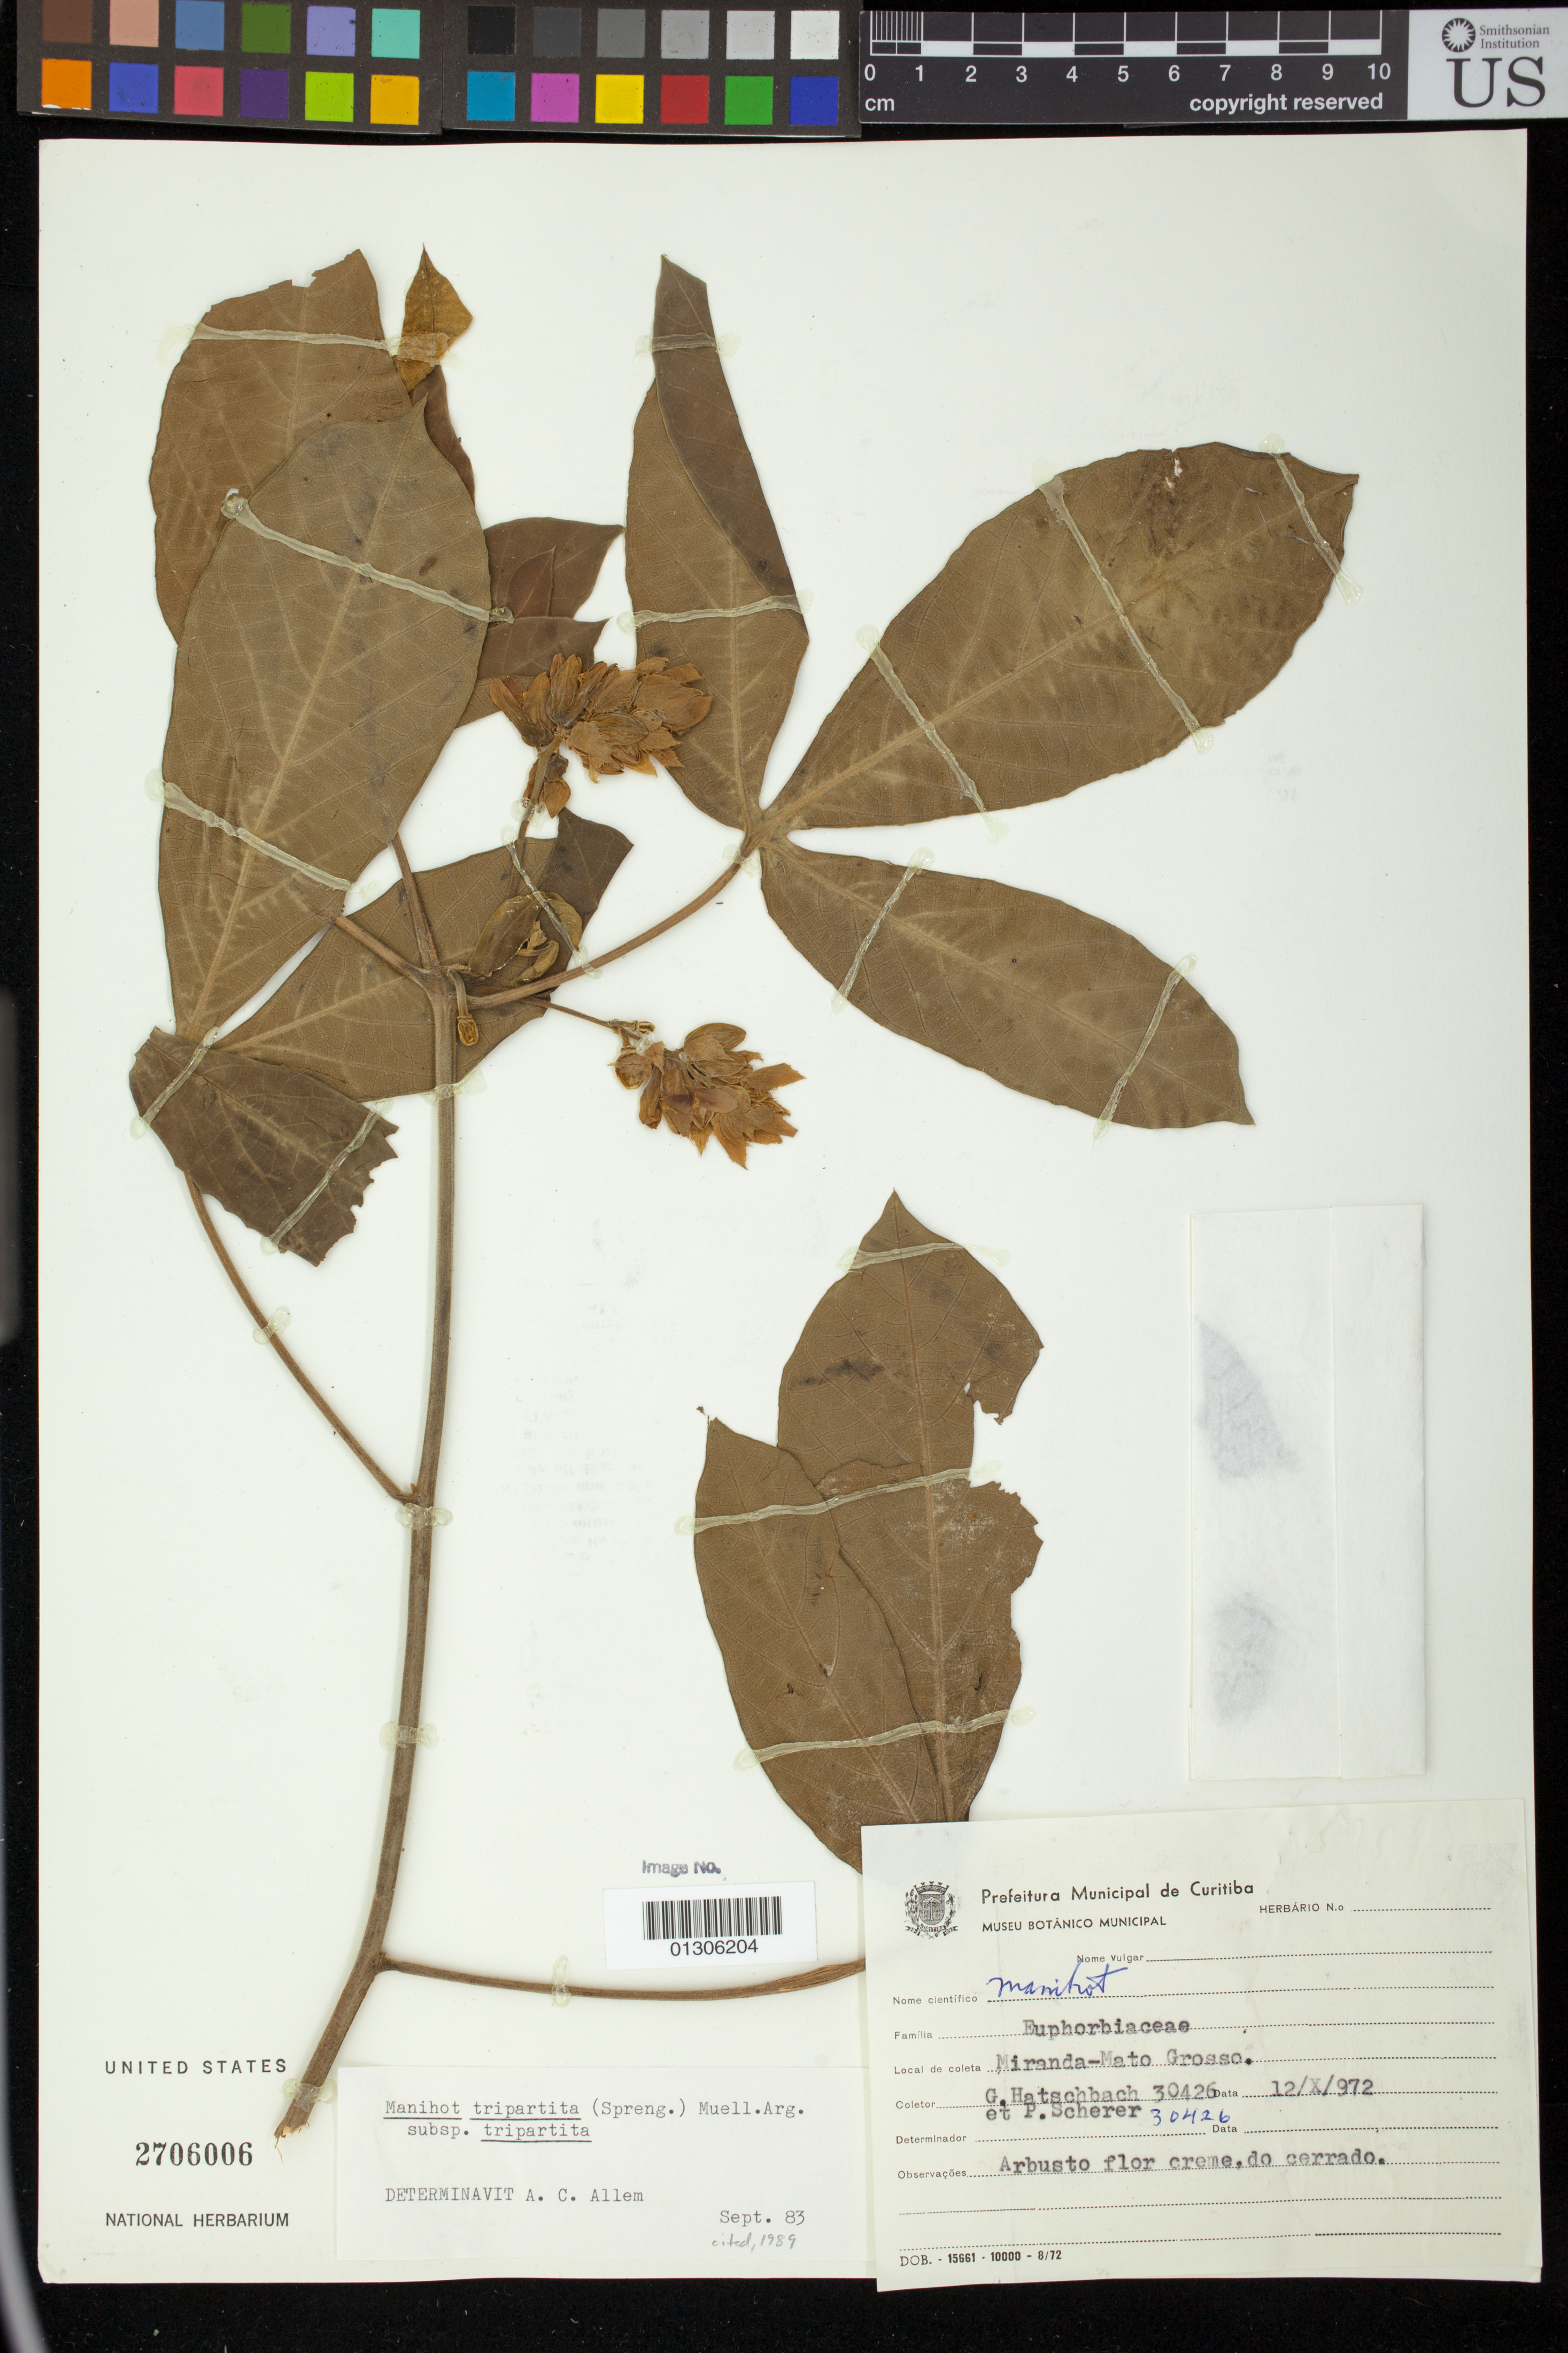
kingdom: Plantae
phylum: Tracheophyta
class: Magnoliopsida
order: Malpighiales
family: Euphorbiaceae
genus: Manihot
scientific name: Manihot tripartita subsp. tripartita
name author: (Spreng.) Müll. Arg.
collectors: G. Hatschbach & P. Scherer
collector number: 30426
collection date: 1972-12-10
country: Brazil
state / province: Paraná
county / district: Curitiba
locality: Miranda-Mato Grosso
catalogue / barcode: US 2706006